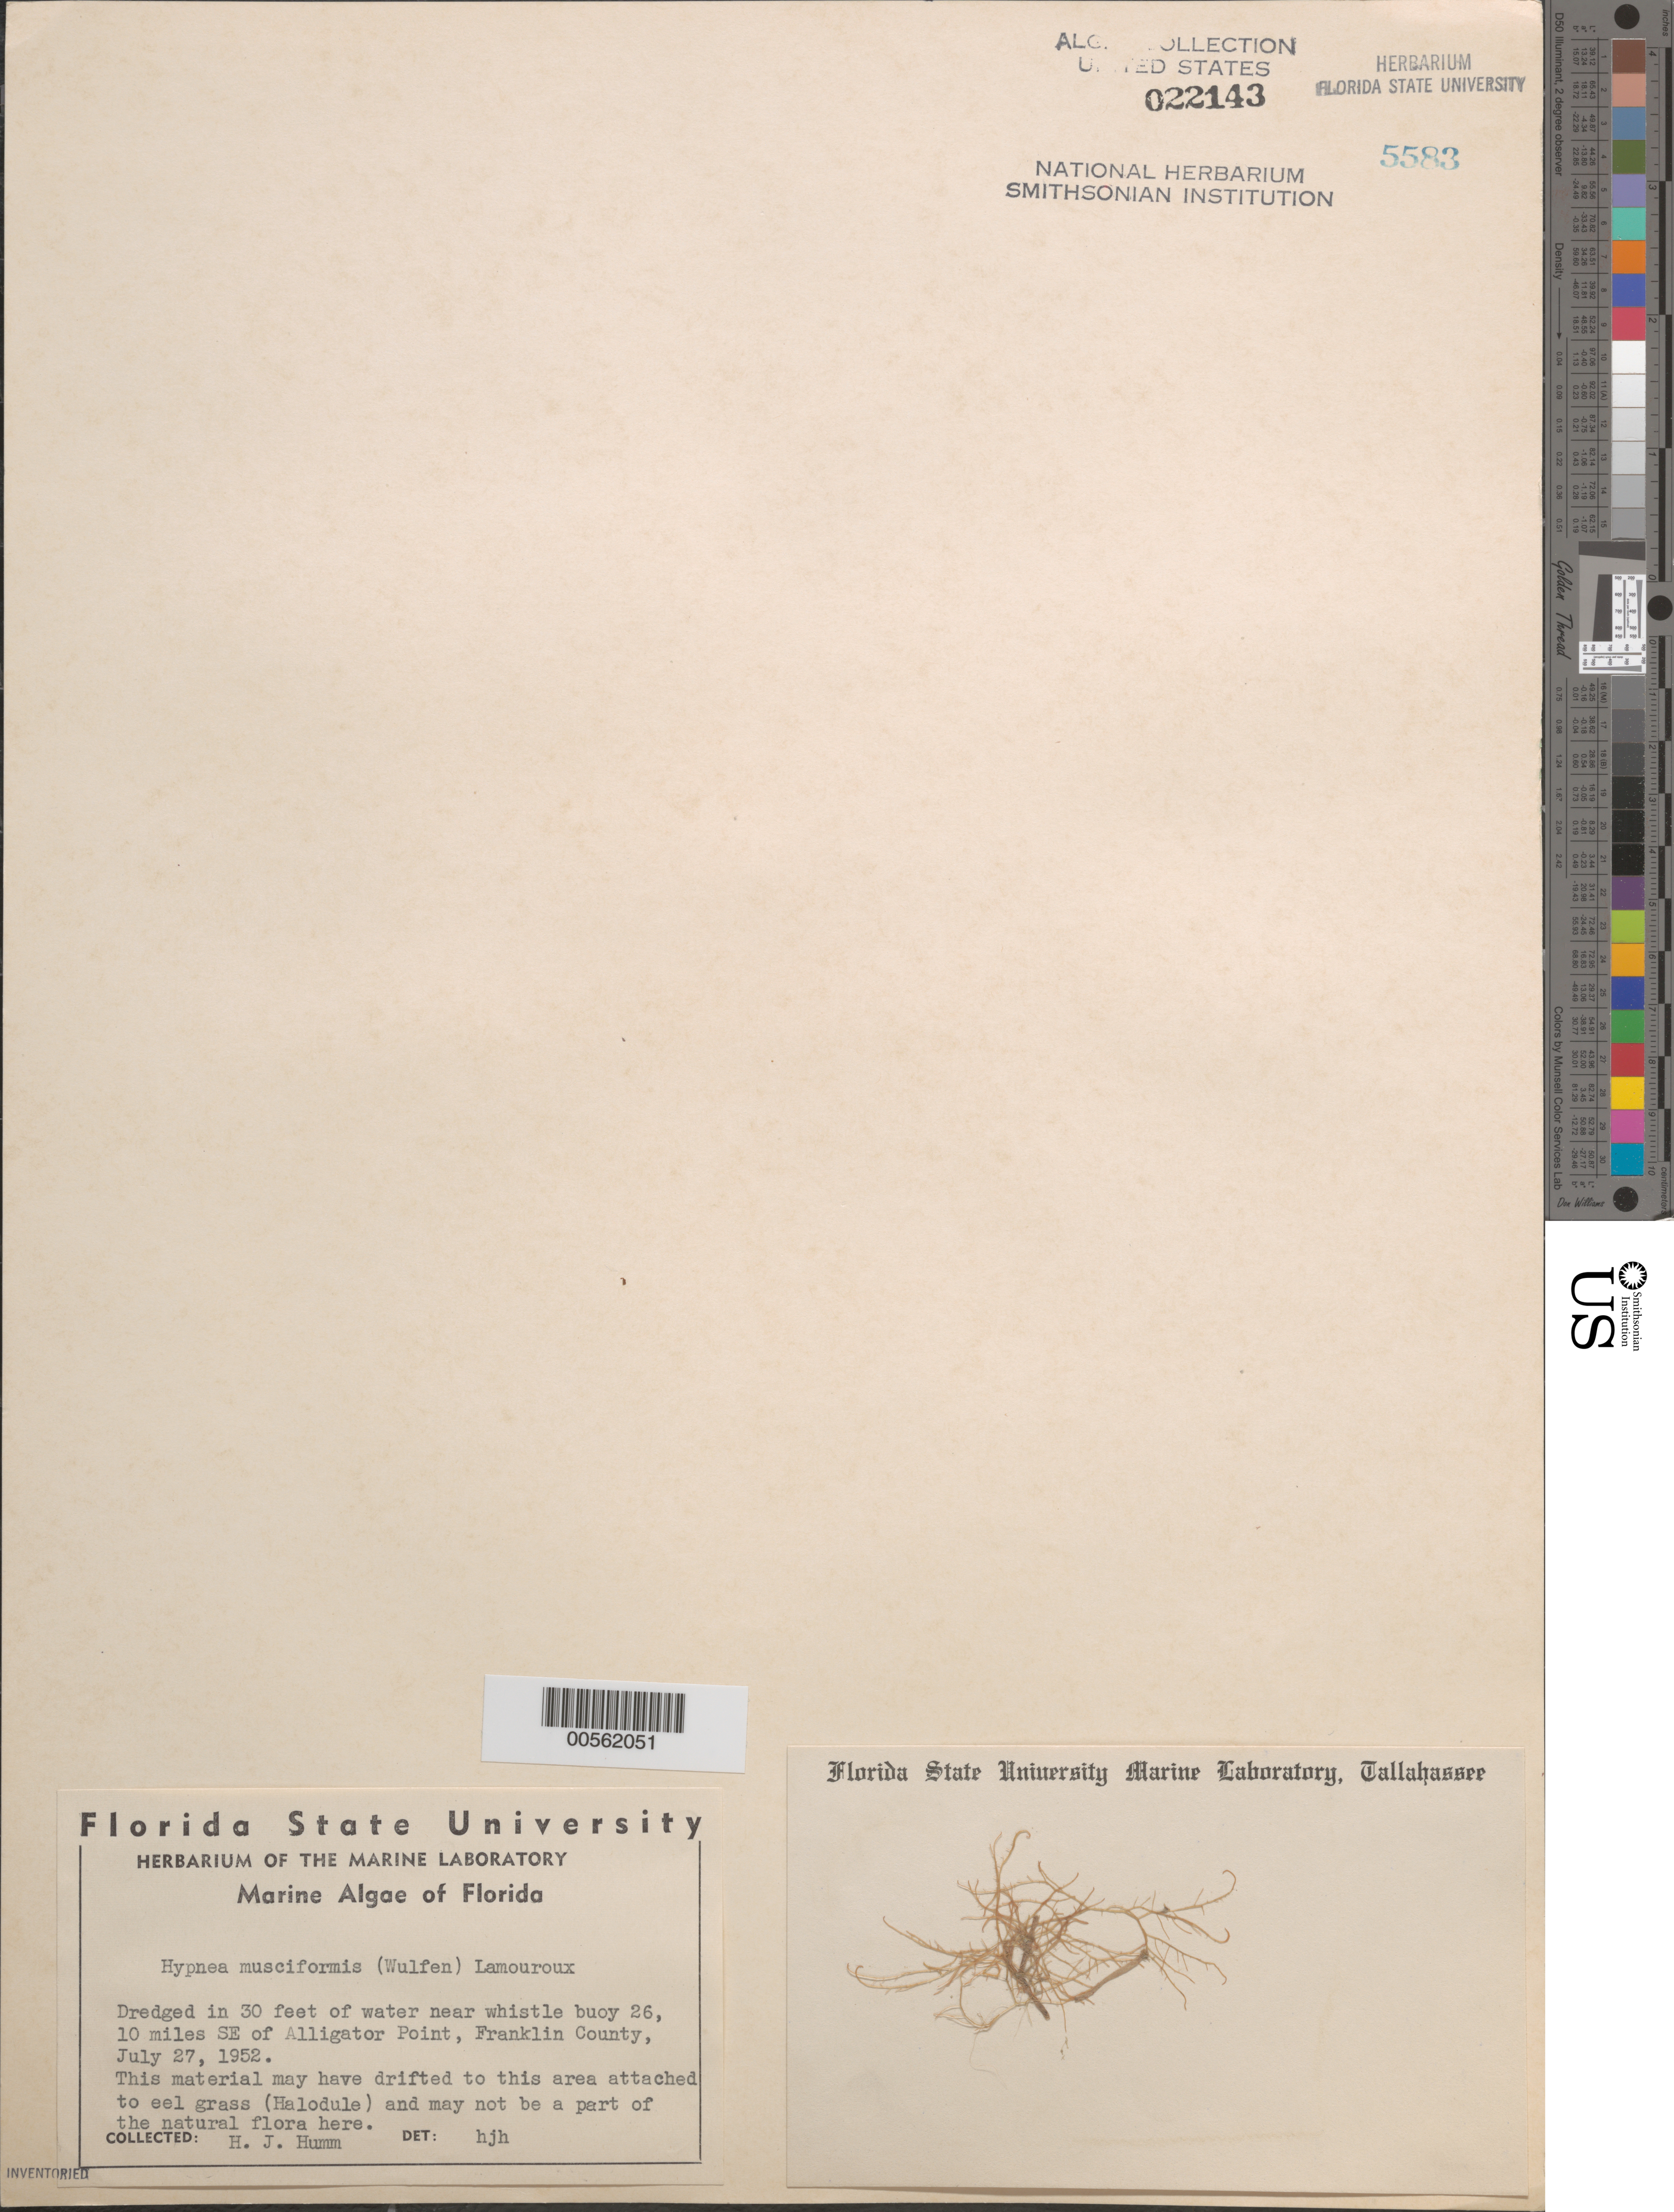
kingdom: Plantae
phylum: Rhodophyta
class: Florideophyceae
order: Gigartinales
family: Cystocloniaceae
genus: Hypnea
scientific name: Hypnea musciformis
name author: (Wulfen) J.V.Lamouroux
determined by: Humm, Harold J.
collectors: H. J. Humm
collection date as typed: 27 Jul 1952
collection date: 1952-07-27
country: United States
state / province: Florida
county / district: Franklin County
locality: Near whistle buoy 26, 10 miles southeast of Alligator Point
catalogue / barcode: US 22143